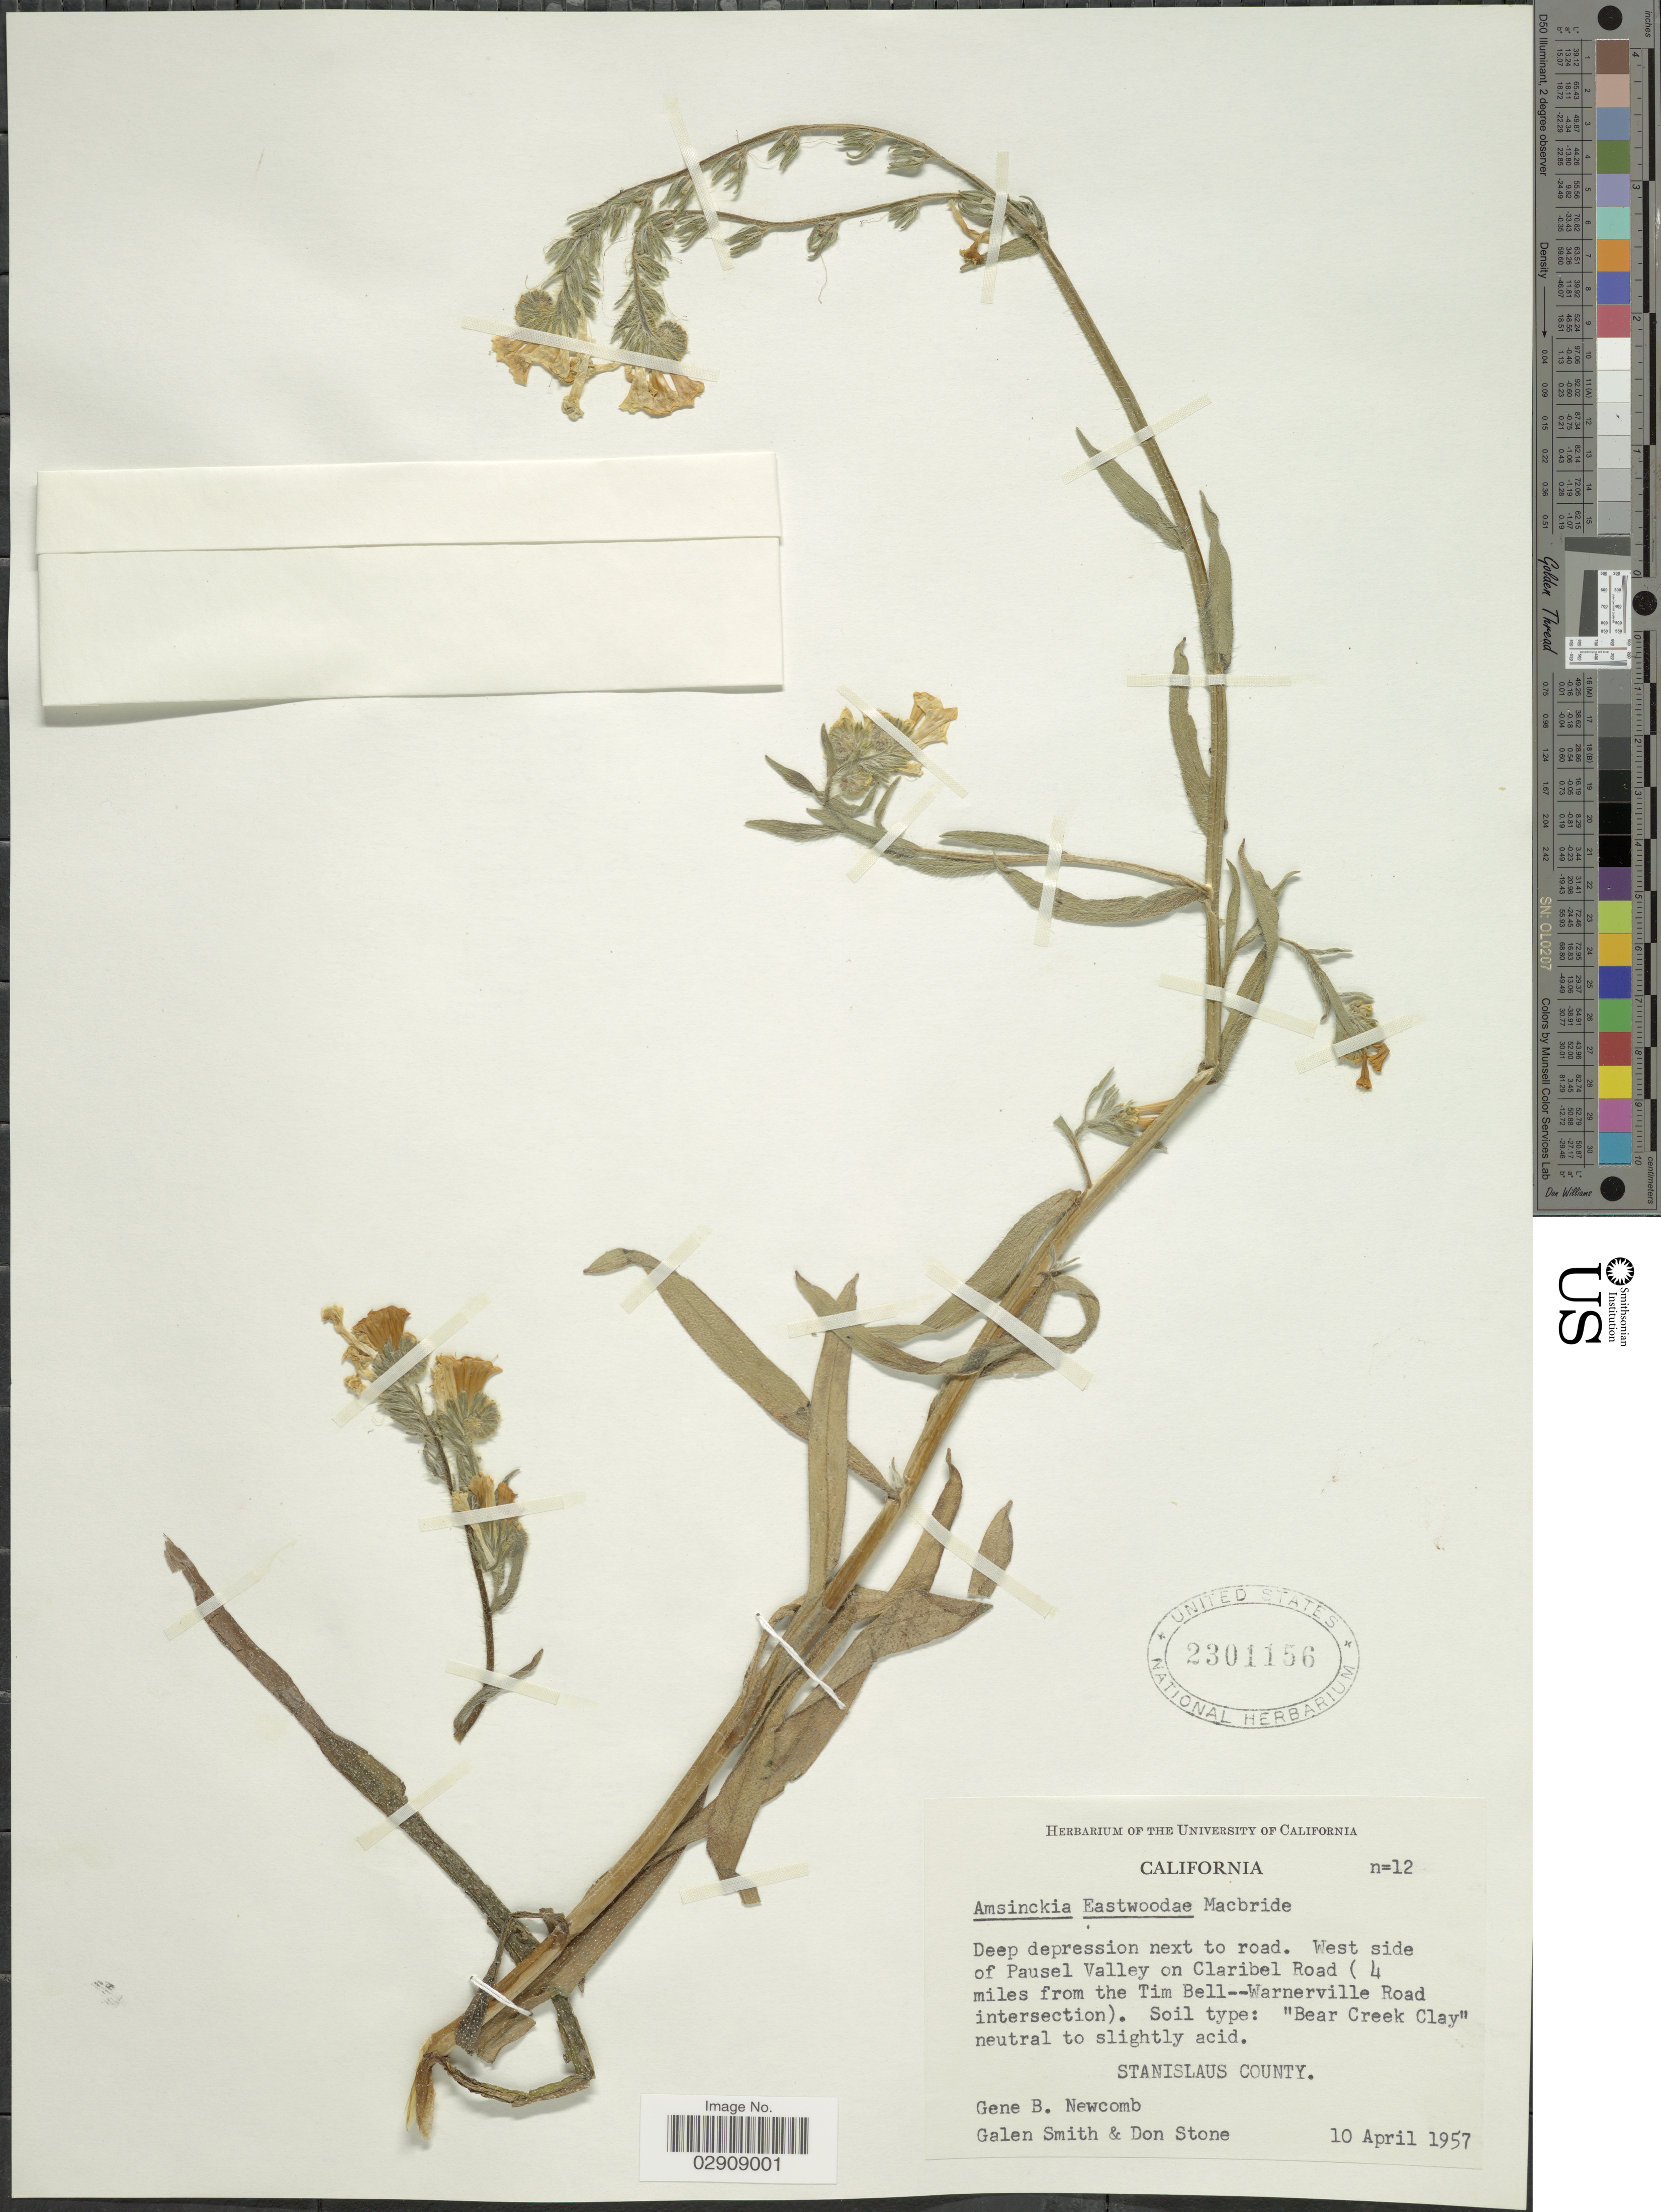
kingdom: Plantae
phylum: Tracheophyta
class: Magnoliopsida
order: Boraginales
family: Boraginaceae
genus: Amsinckia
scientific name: Amsinckia eastwoodiae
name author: J.F. Macbr.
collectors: G. B. Newcomb, G. Smith & D. Stone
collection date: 1957-04-10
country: United States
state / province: California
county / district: Stanislaus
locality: West side of Pausel Valley on Claribel Road (4 miles from the Tim Bell--Warnerville Road intersection). Stanislaus County. California.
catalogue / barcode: US 2301156